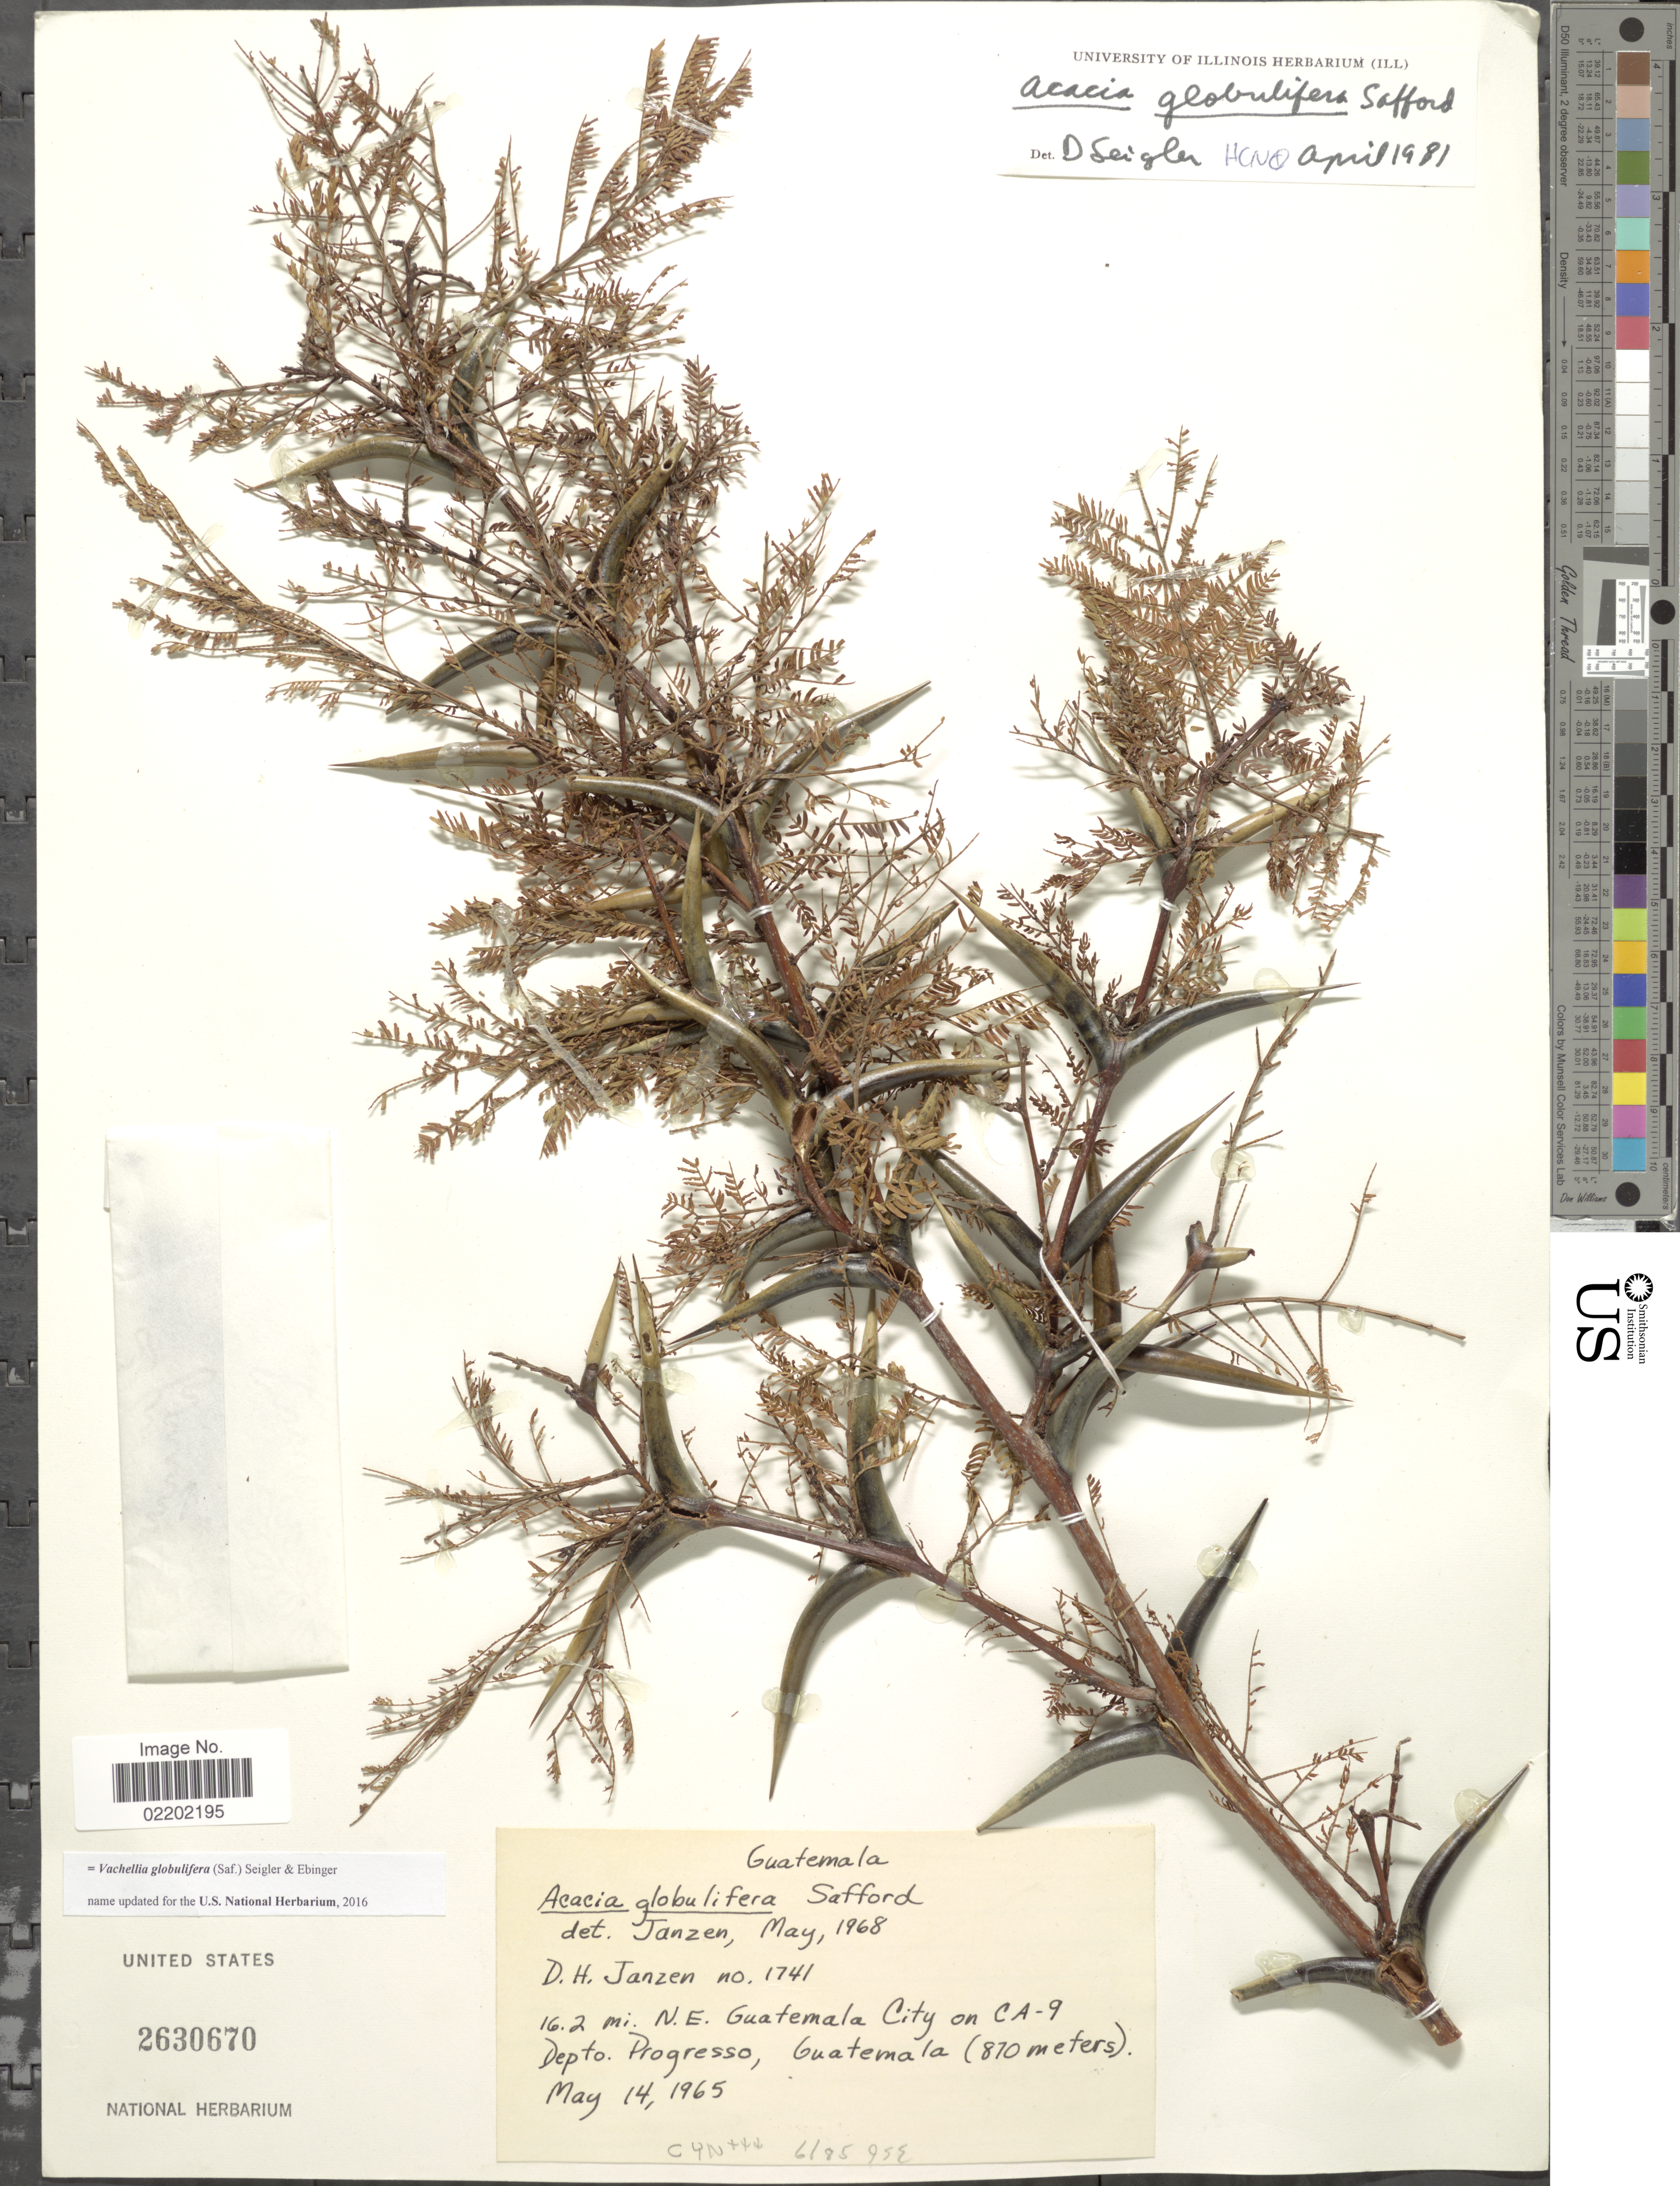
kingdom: Plantae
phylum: Tracheophyta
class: Magnoliopsida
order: Fabales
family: Fabaceae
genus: Vachellia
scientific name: Vachellia globulifera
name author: (Saff.) Seigler & Ebinger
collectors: D. Janzen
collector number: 1741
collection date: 1965-05-14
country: Guatemala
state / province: El Progreso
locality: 16.0 mi N.E. Guatemala City on CA-9 Depto Progresso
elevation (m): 810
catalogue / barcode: US 2630670